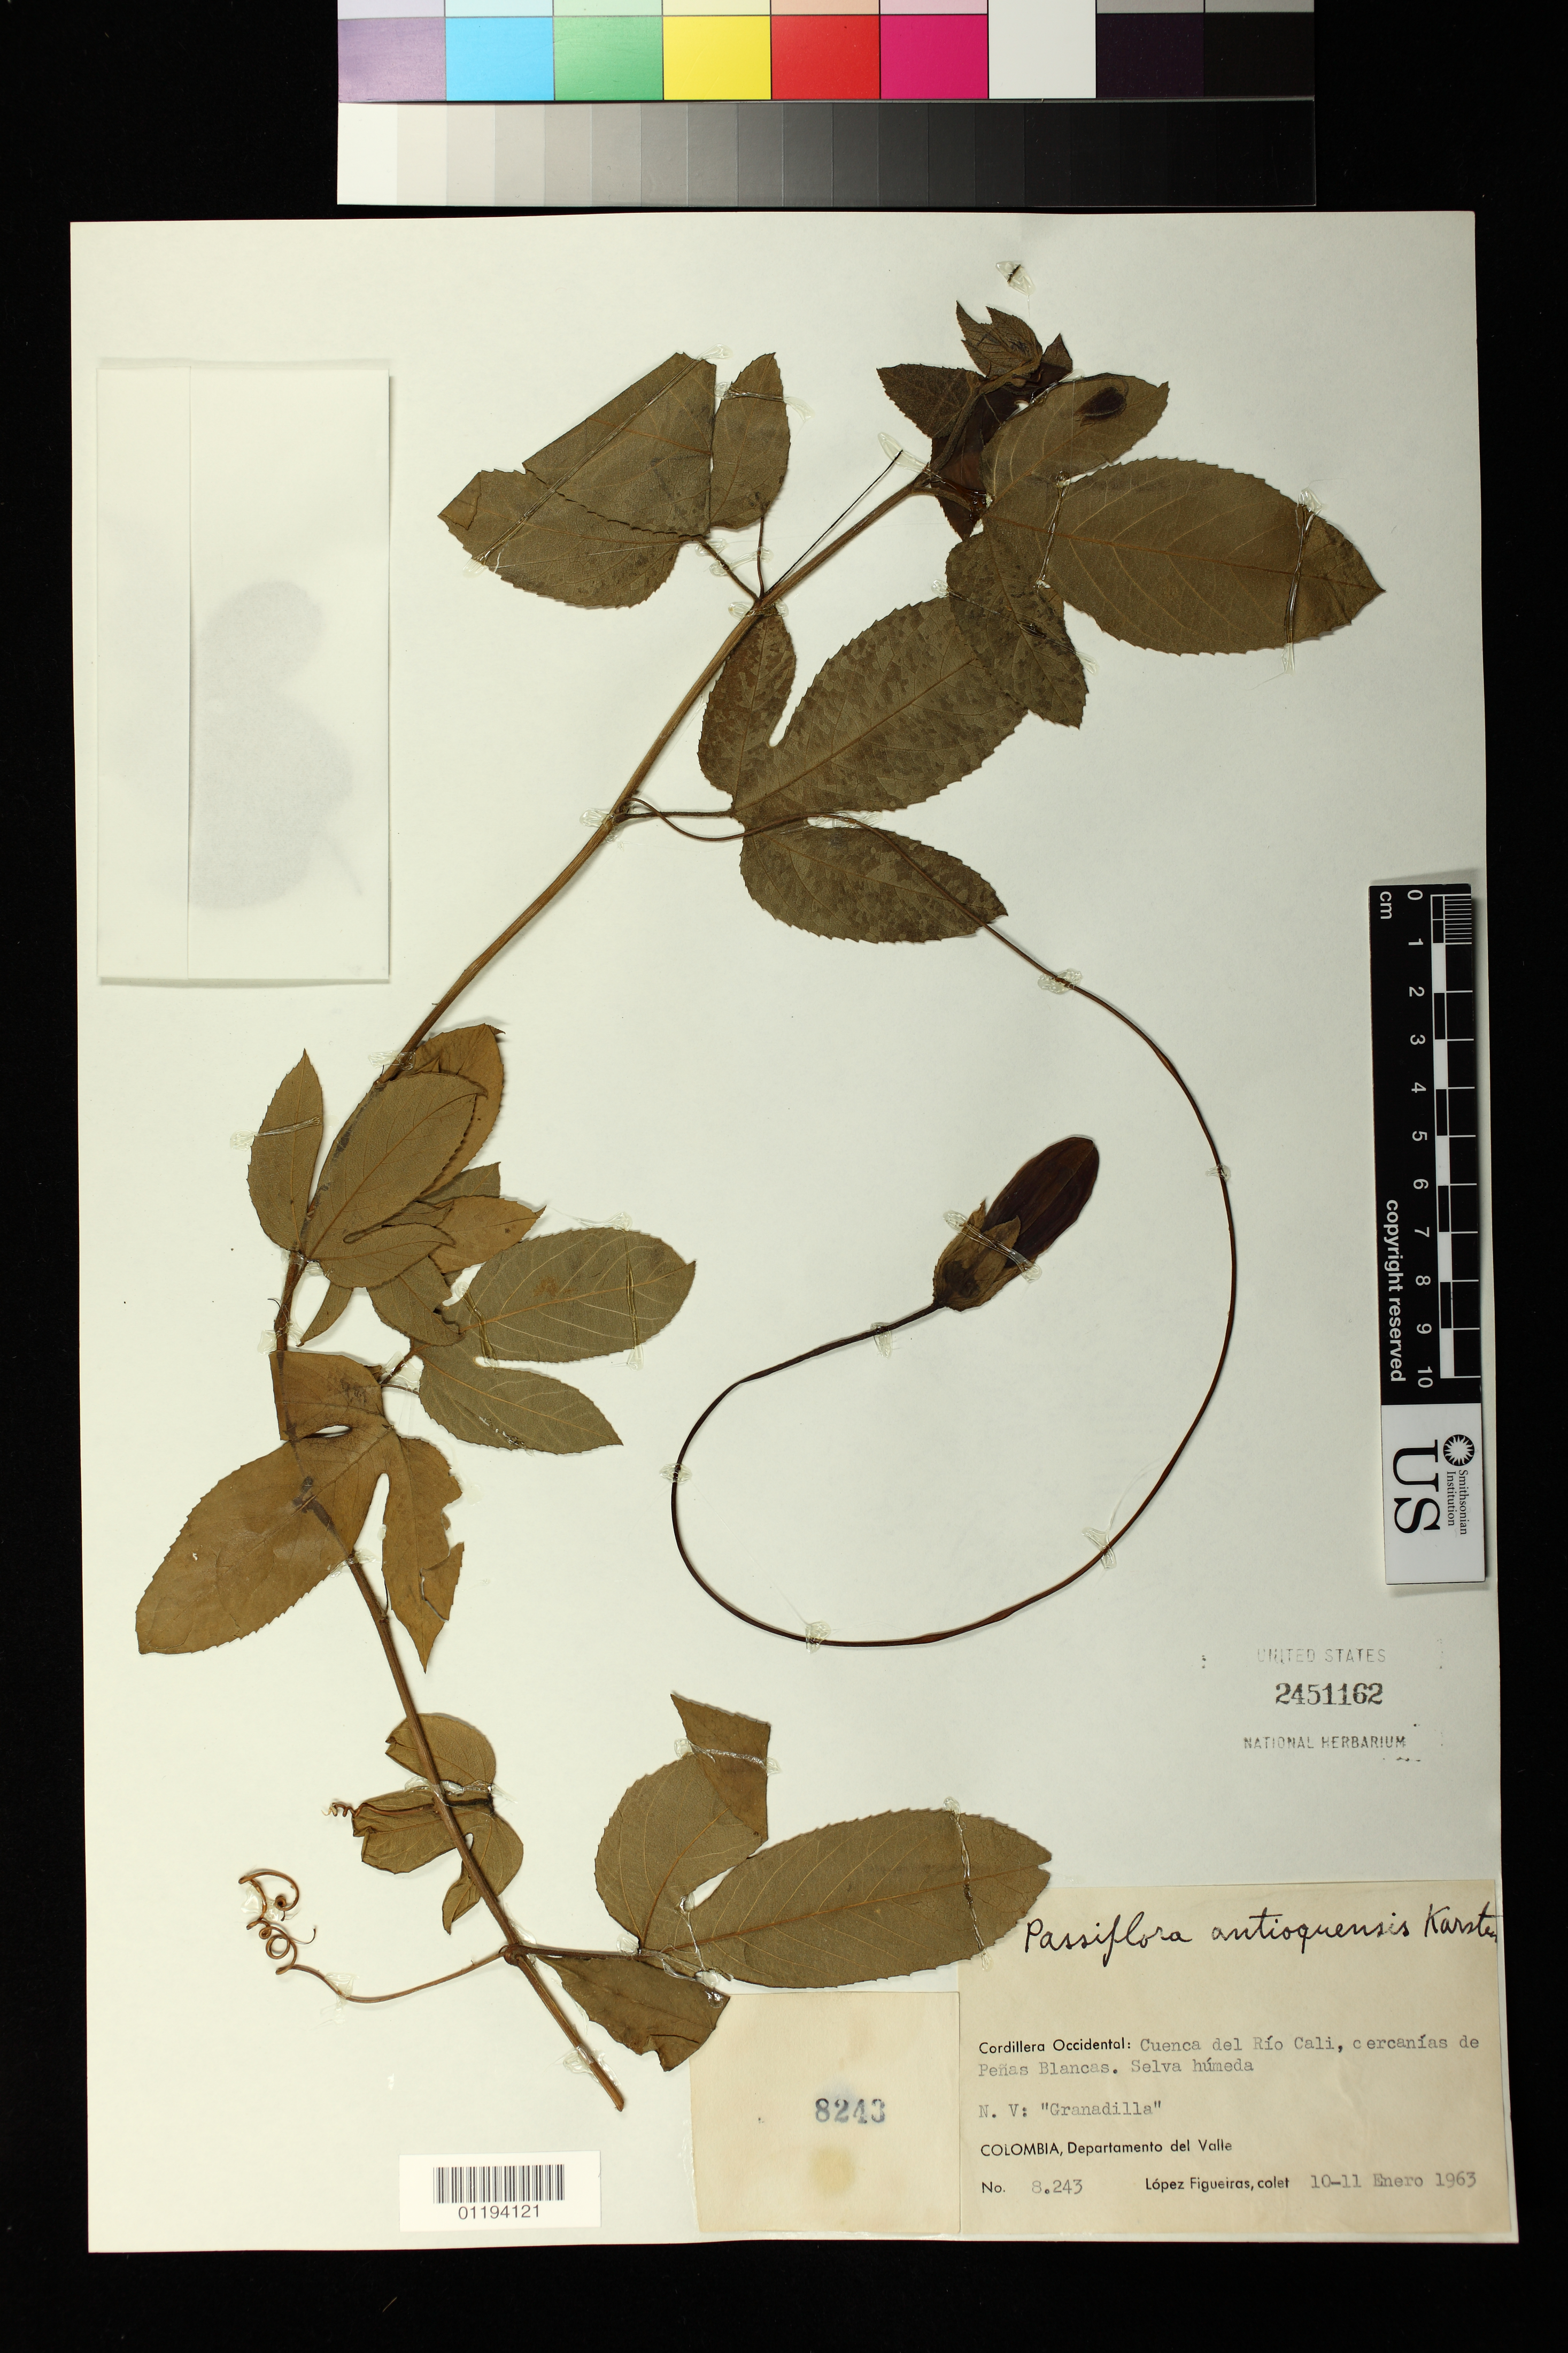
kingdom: Plantae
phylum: Tracheophyta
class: Magnoliopsida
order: Malpighiales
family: Passifloraceae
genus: Passiflora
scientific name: Passiflora antioquiensis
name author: H. Karst.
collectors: M. Lopéz-F.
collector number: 8243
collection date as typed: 1963 Jan 10 1963 Jan 11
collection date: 1963-01-10/1963-01-11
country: Colombia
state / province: Valle del Cauca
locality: Cuenca del Río Cali, ceranías de Peñas Blancas.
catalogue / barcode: US 2451162